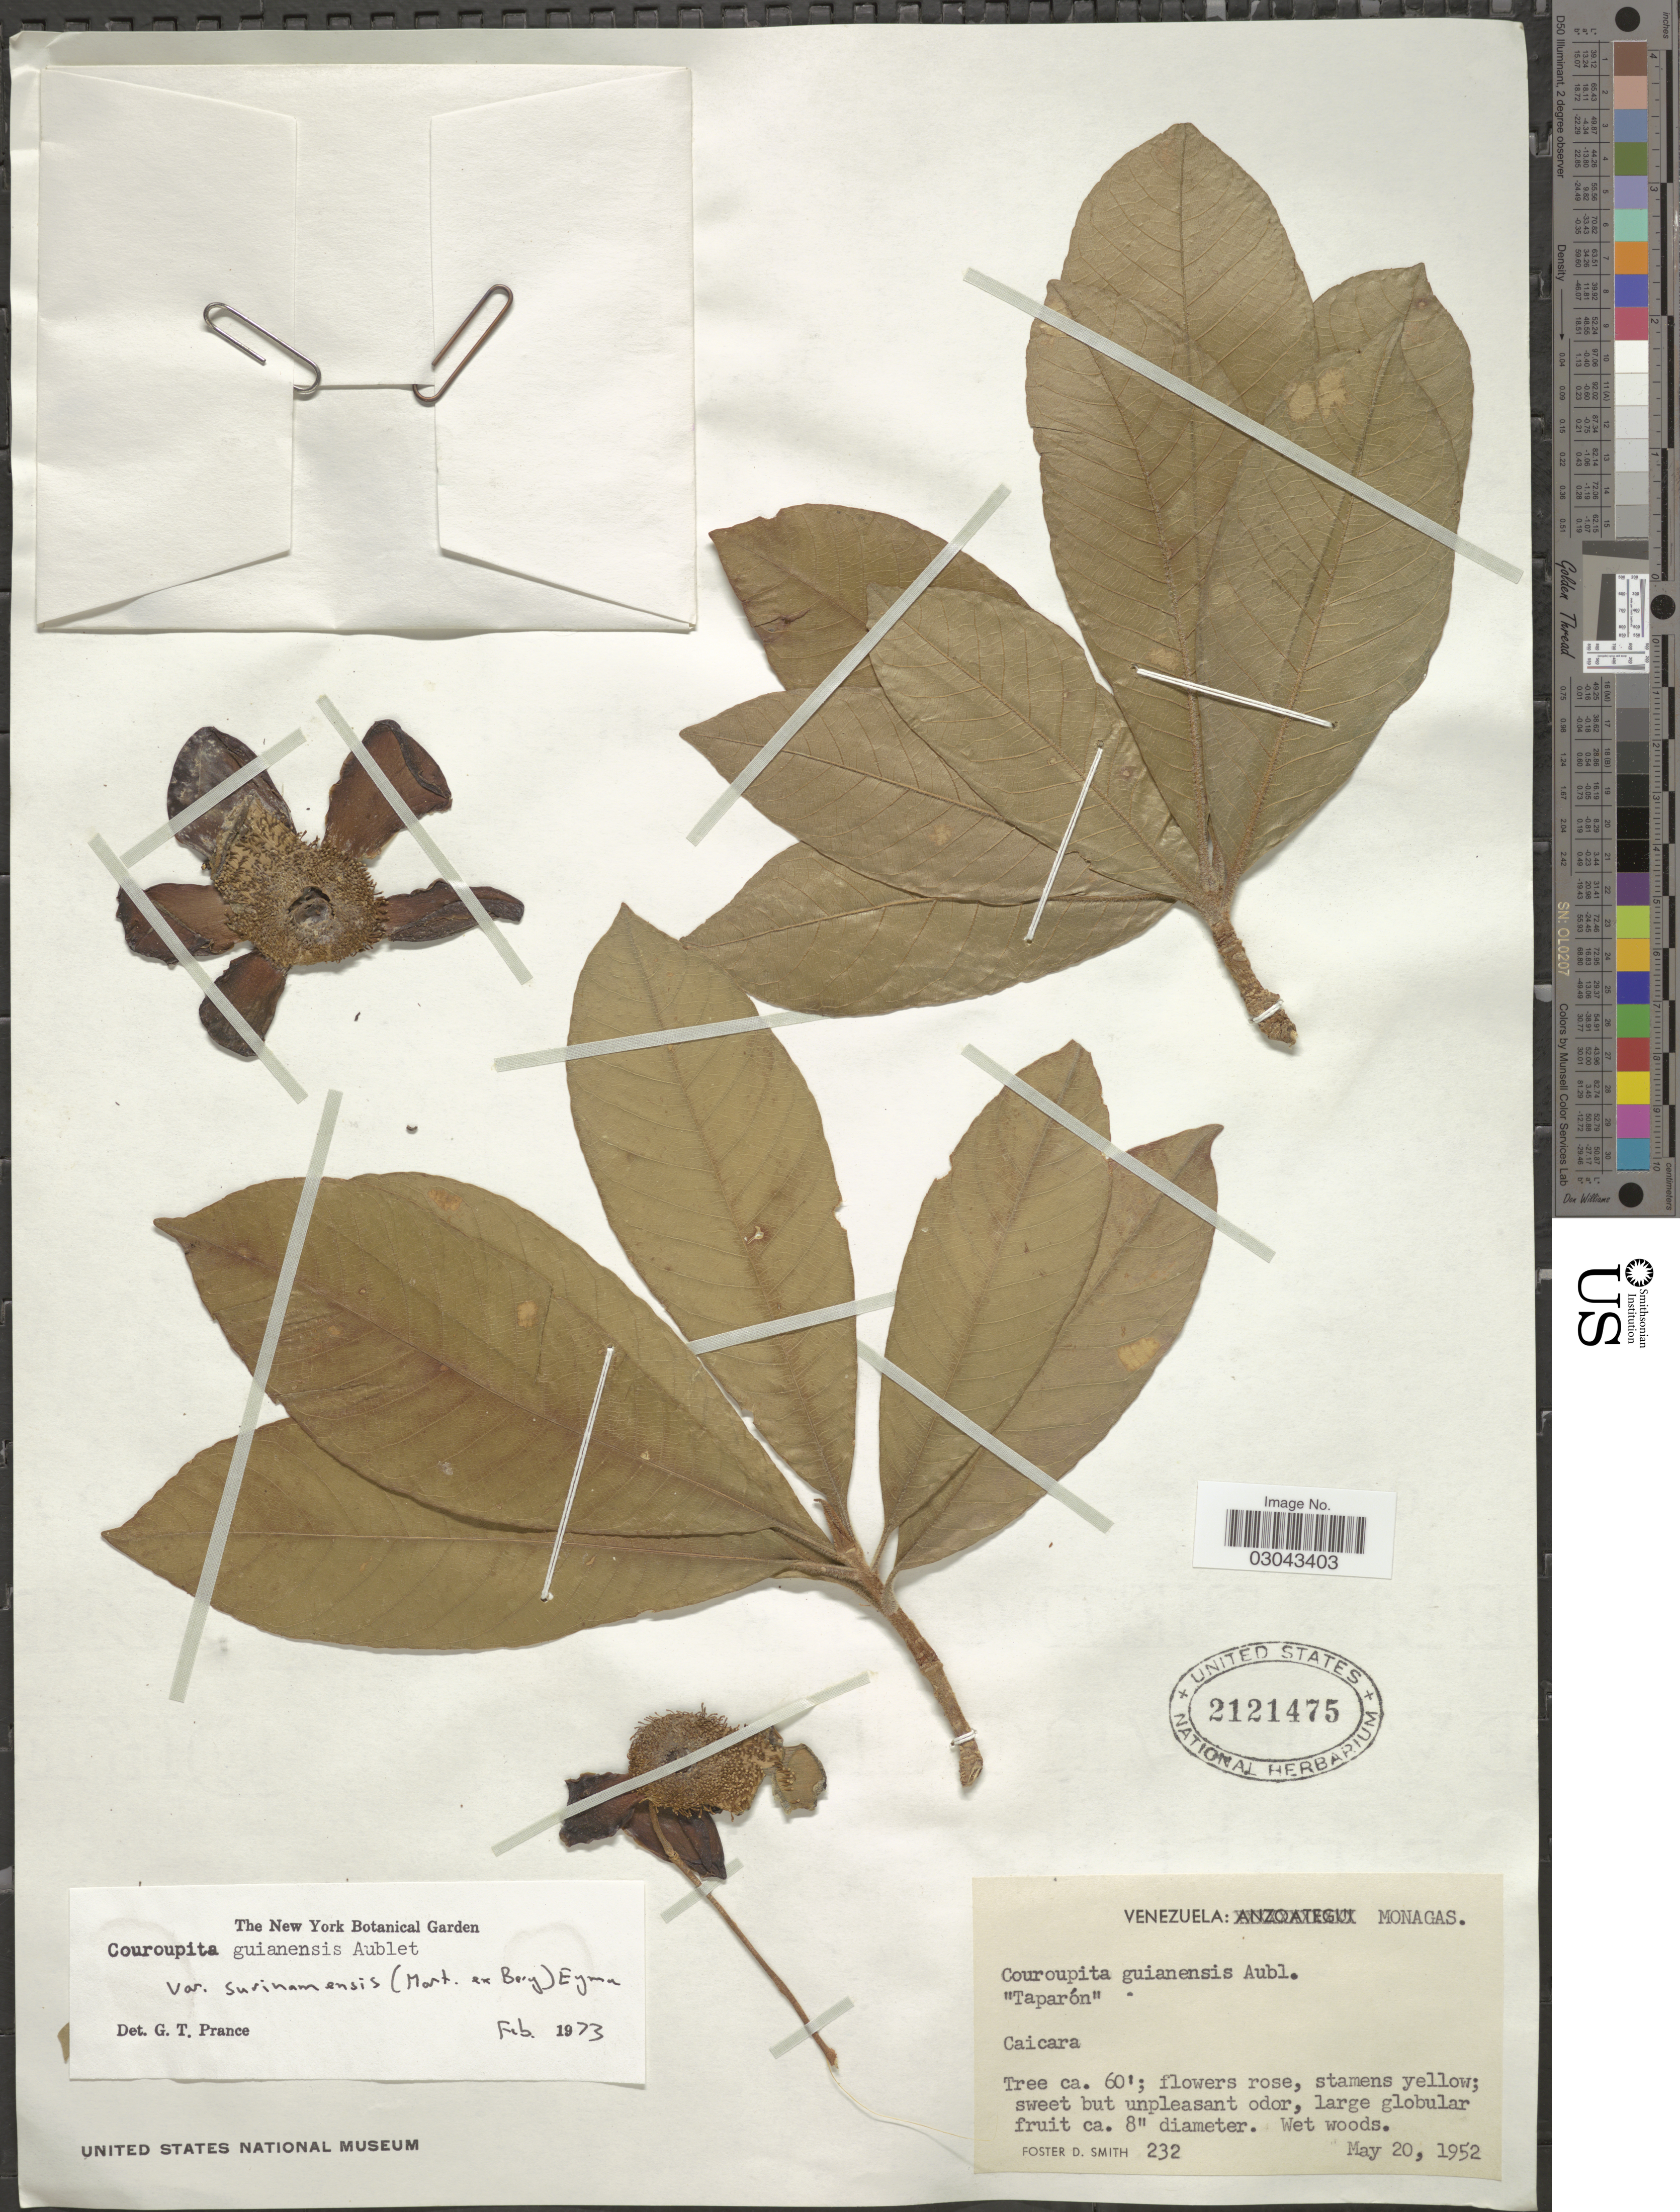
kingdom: Plantae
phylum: Tracheophyta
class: Magnoliopsida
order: Ericales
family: Lecythidaceae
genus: Couroupita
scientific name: Couroupita guianensis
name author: Aubl.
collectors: F. Smith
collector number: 232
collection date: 1952-05-20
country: Venezuela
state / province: Monagas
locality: Caicara.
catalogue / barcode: US 2121475